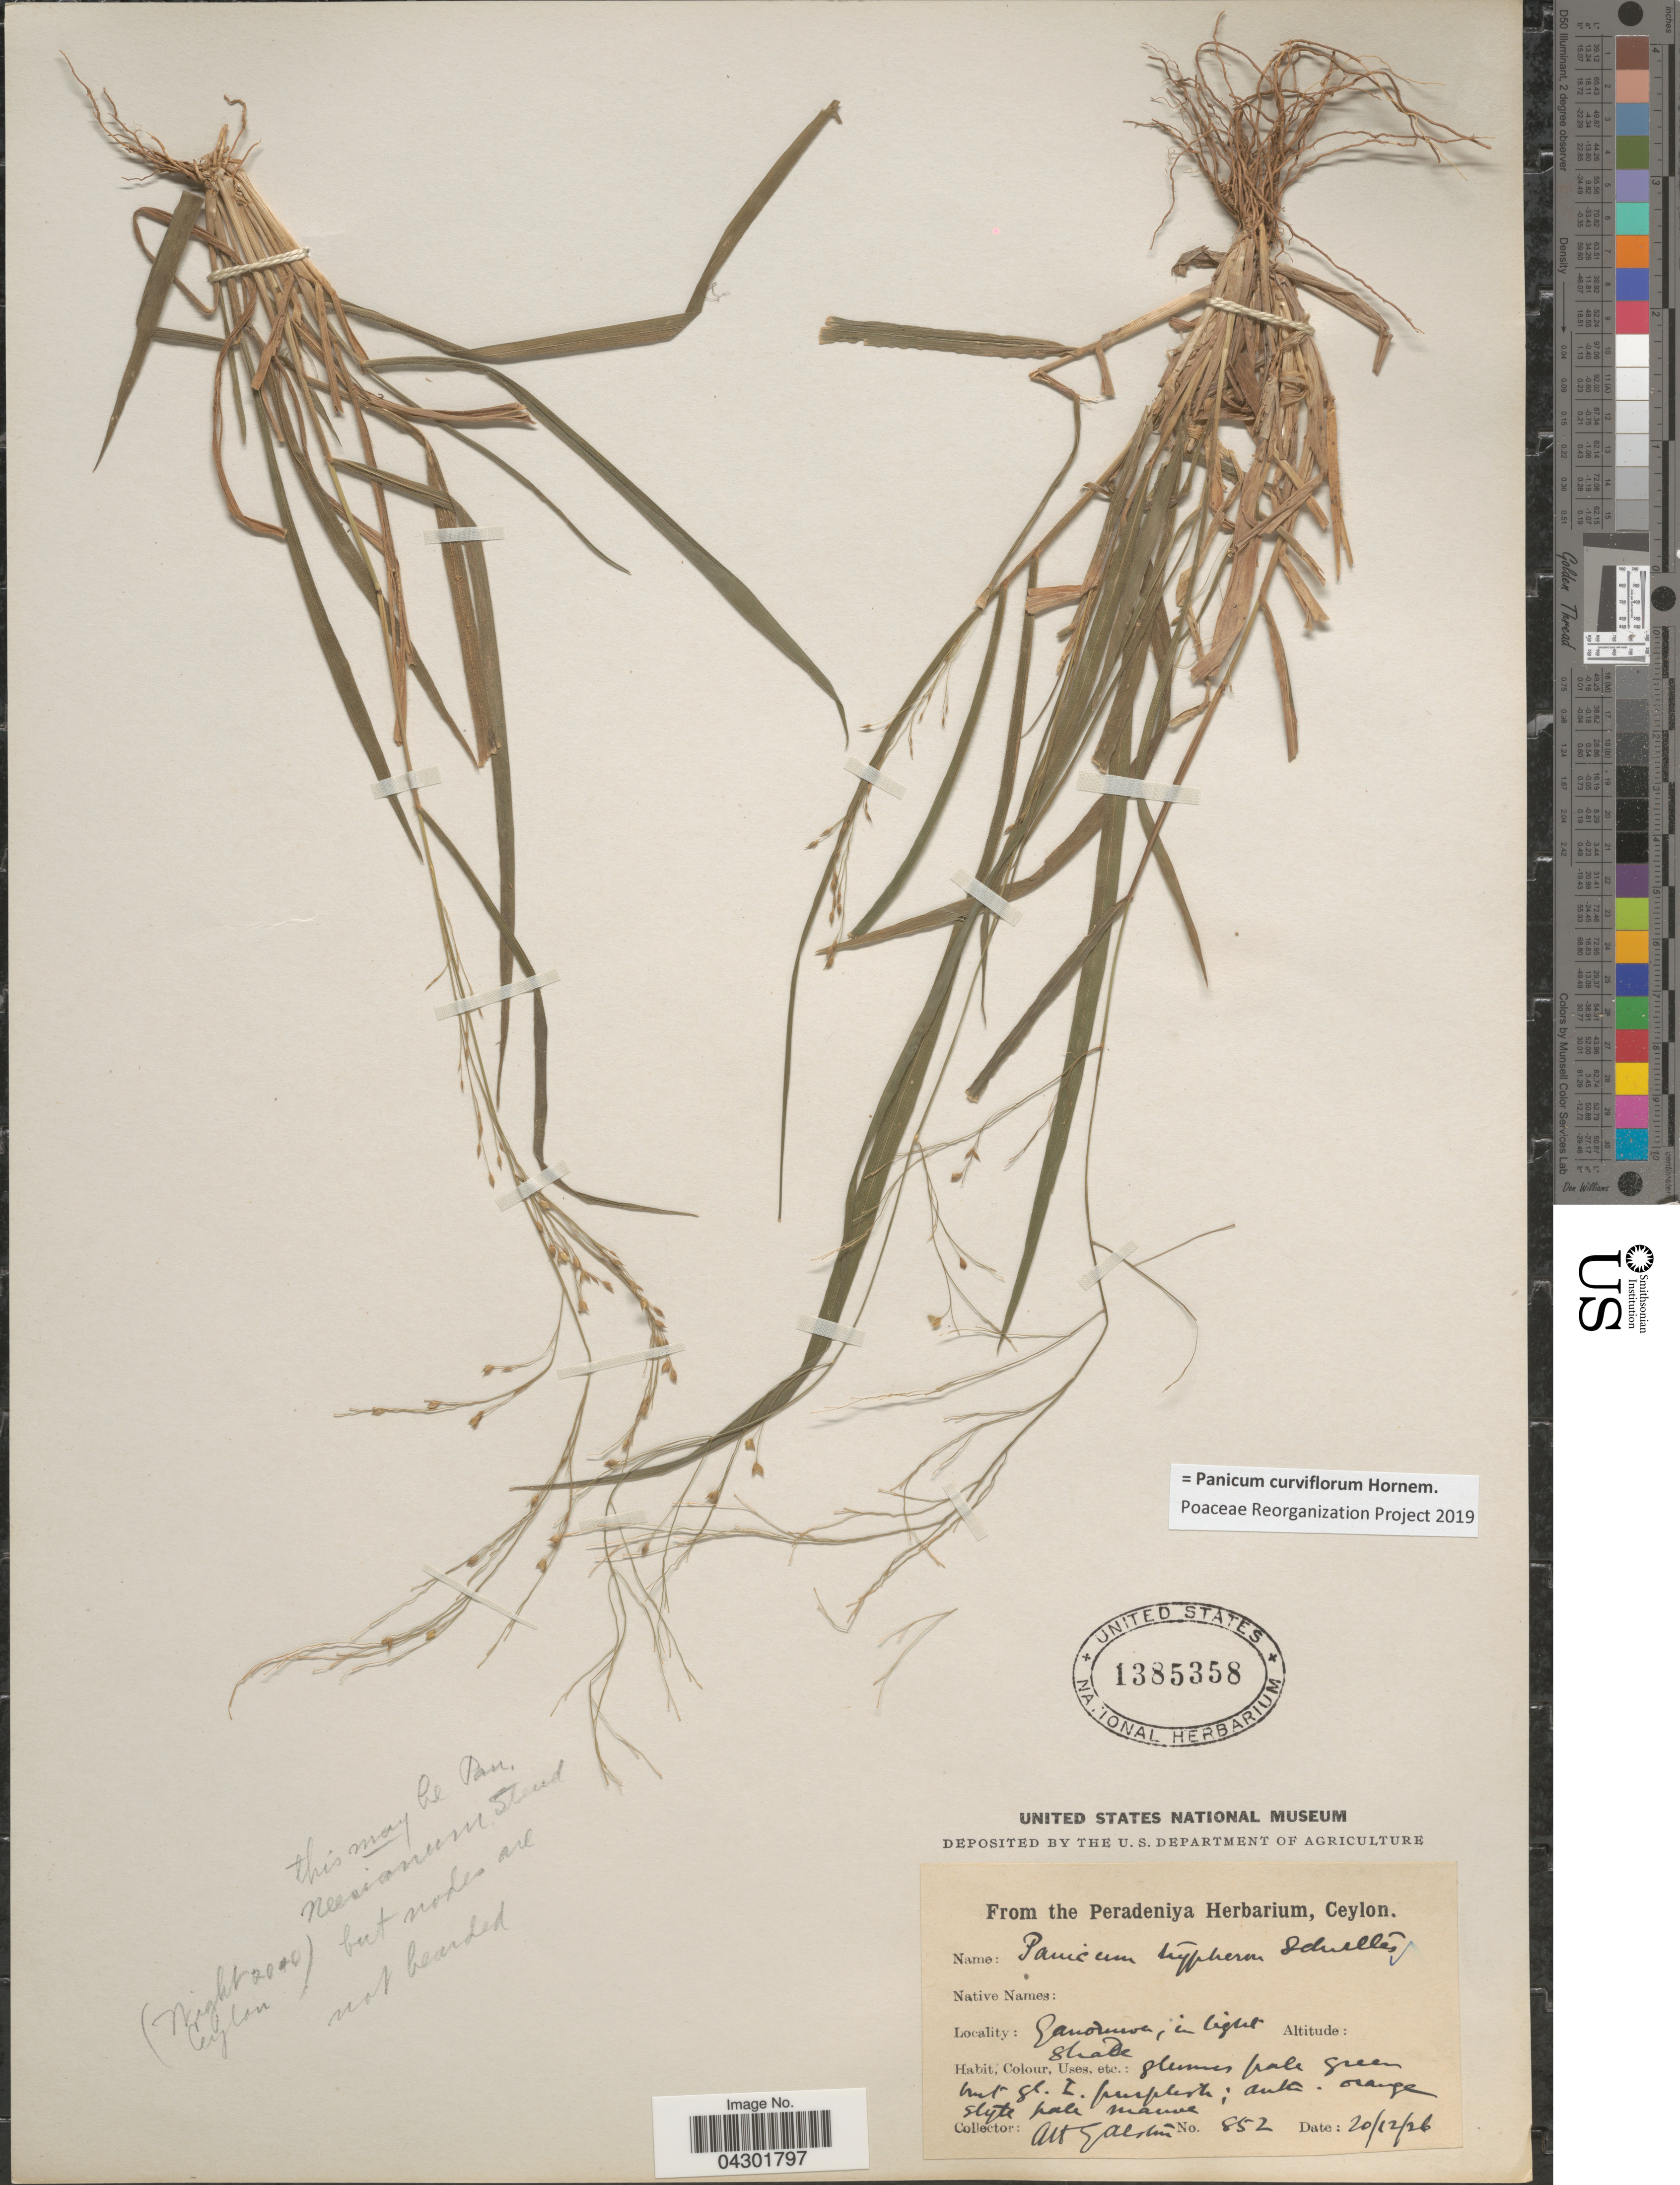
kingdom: Plantae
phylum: Tracheophyta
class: Liliopsida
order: Poales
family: Poaceae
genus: Panicum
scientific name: Panicum curviflorum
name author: Hornem.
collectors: A. Galston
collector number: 852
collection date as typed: Transcribed d/m/y: 20/12/26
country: Sri Lanka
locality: Ganduva [interpreted], in light shade.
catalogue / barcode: US 1385358